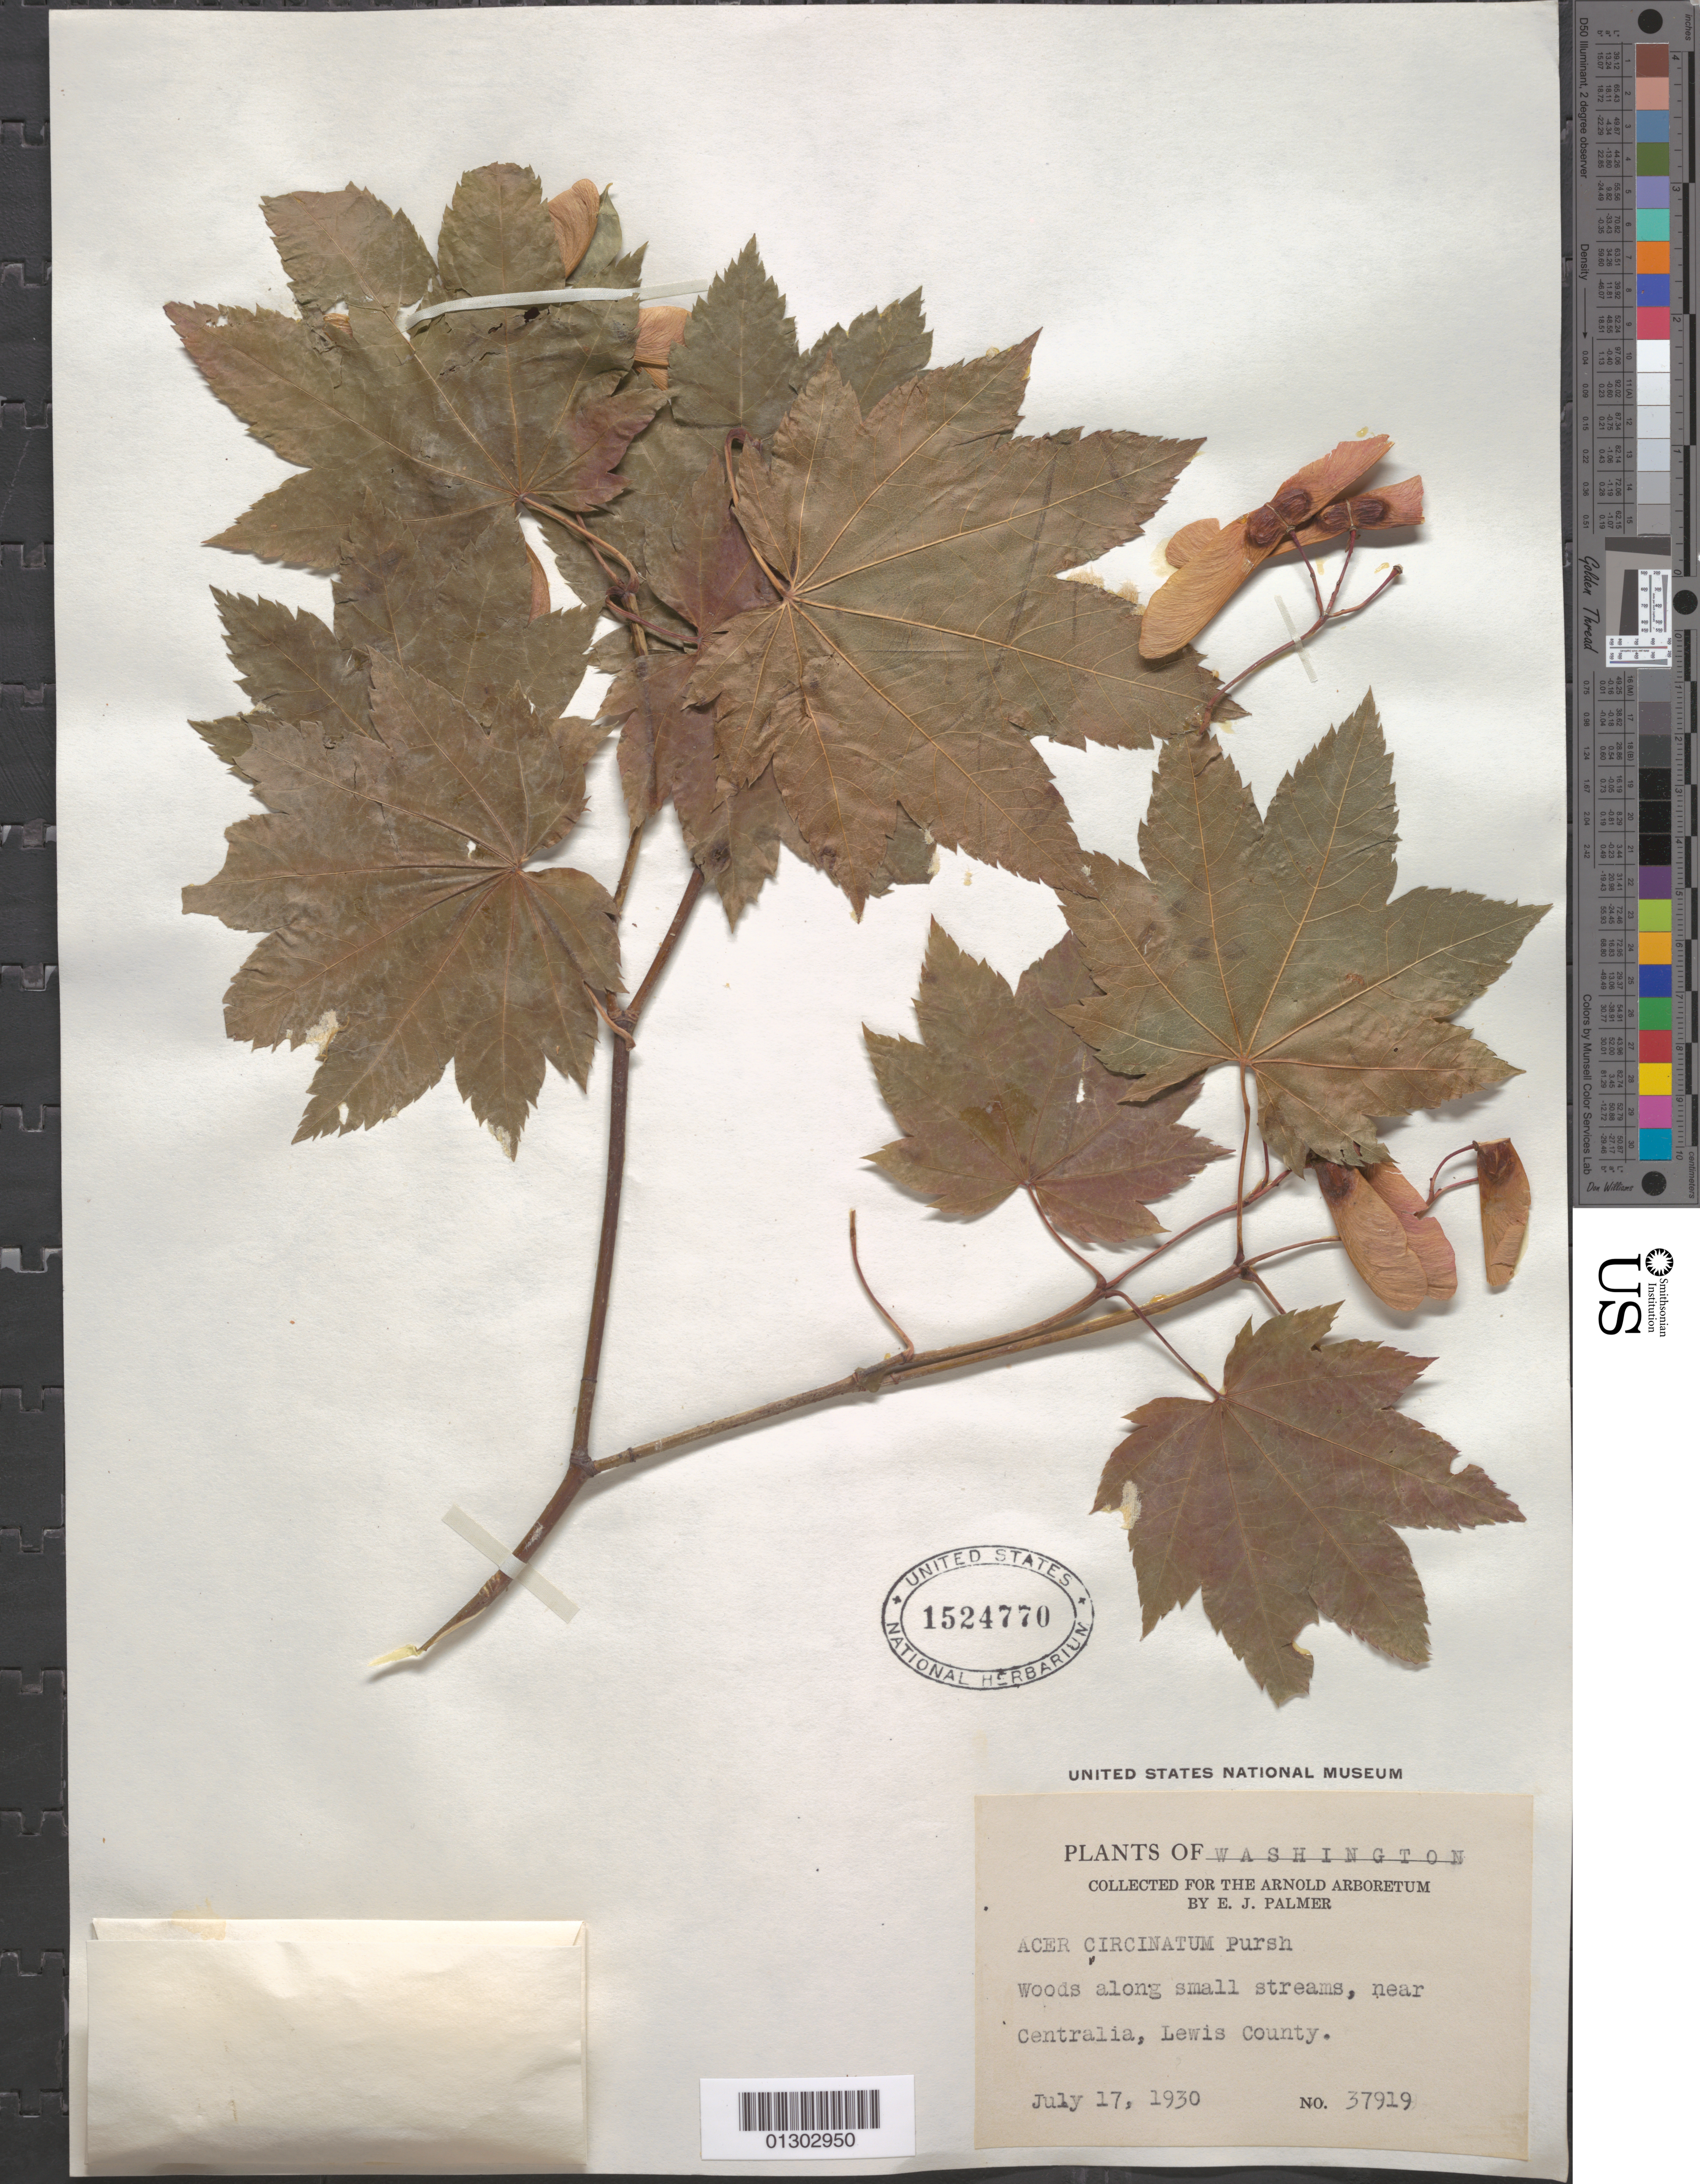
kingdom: Plantae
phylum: Tracheophyta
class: Magnoliopsida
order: Sapindales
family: Sapindaceae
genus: Acer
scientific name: Acer circinatum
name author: Pursh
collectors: E. J. Palmer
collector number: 37919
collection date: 1930-07-17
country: United States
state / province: Washington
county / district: Lewis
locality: Lewis County, Centralia, near.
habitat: Woods along small streams.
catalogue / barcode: US 1524770